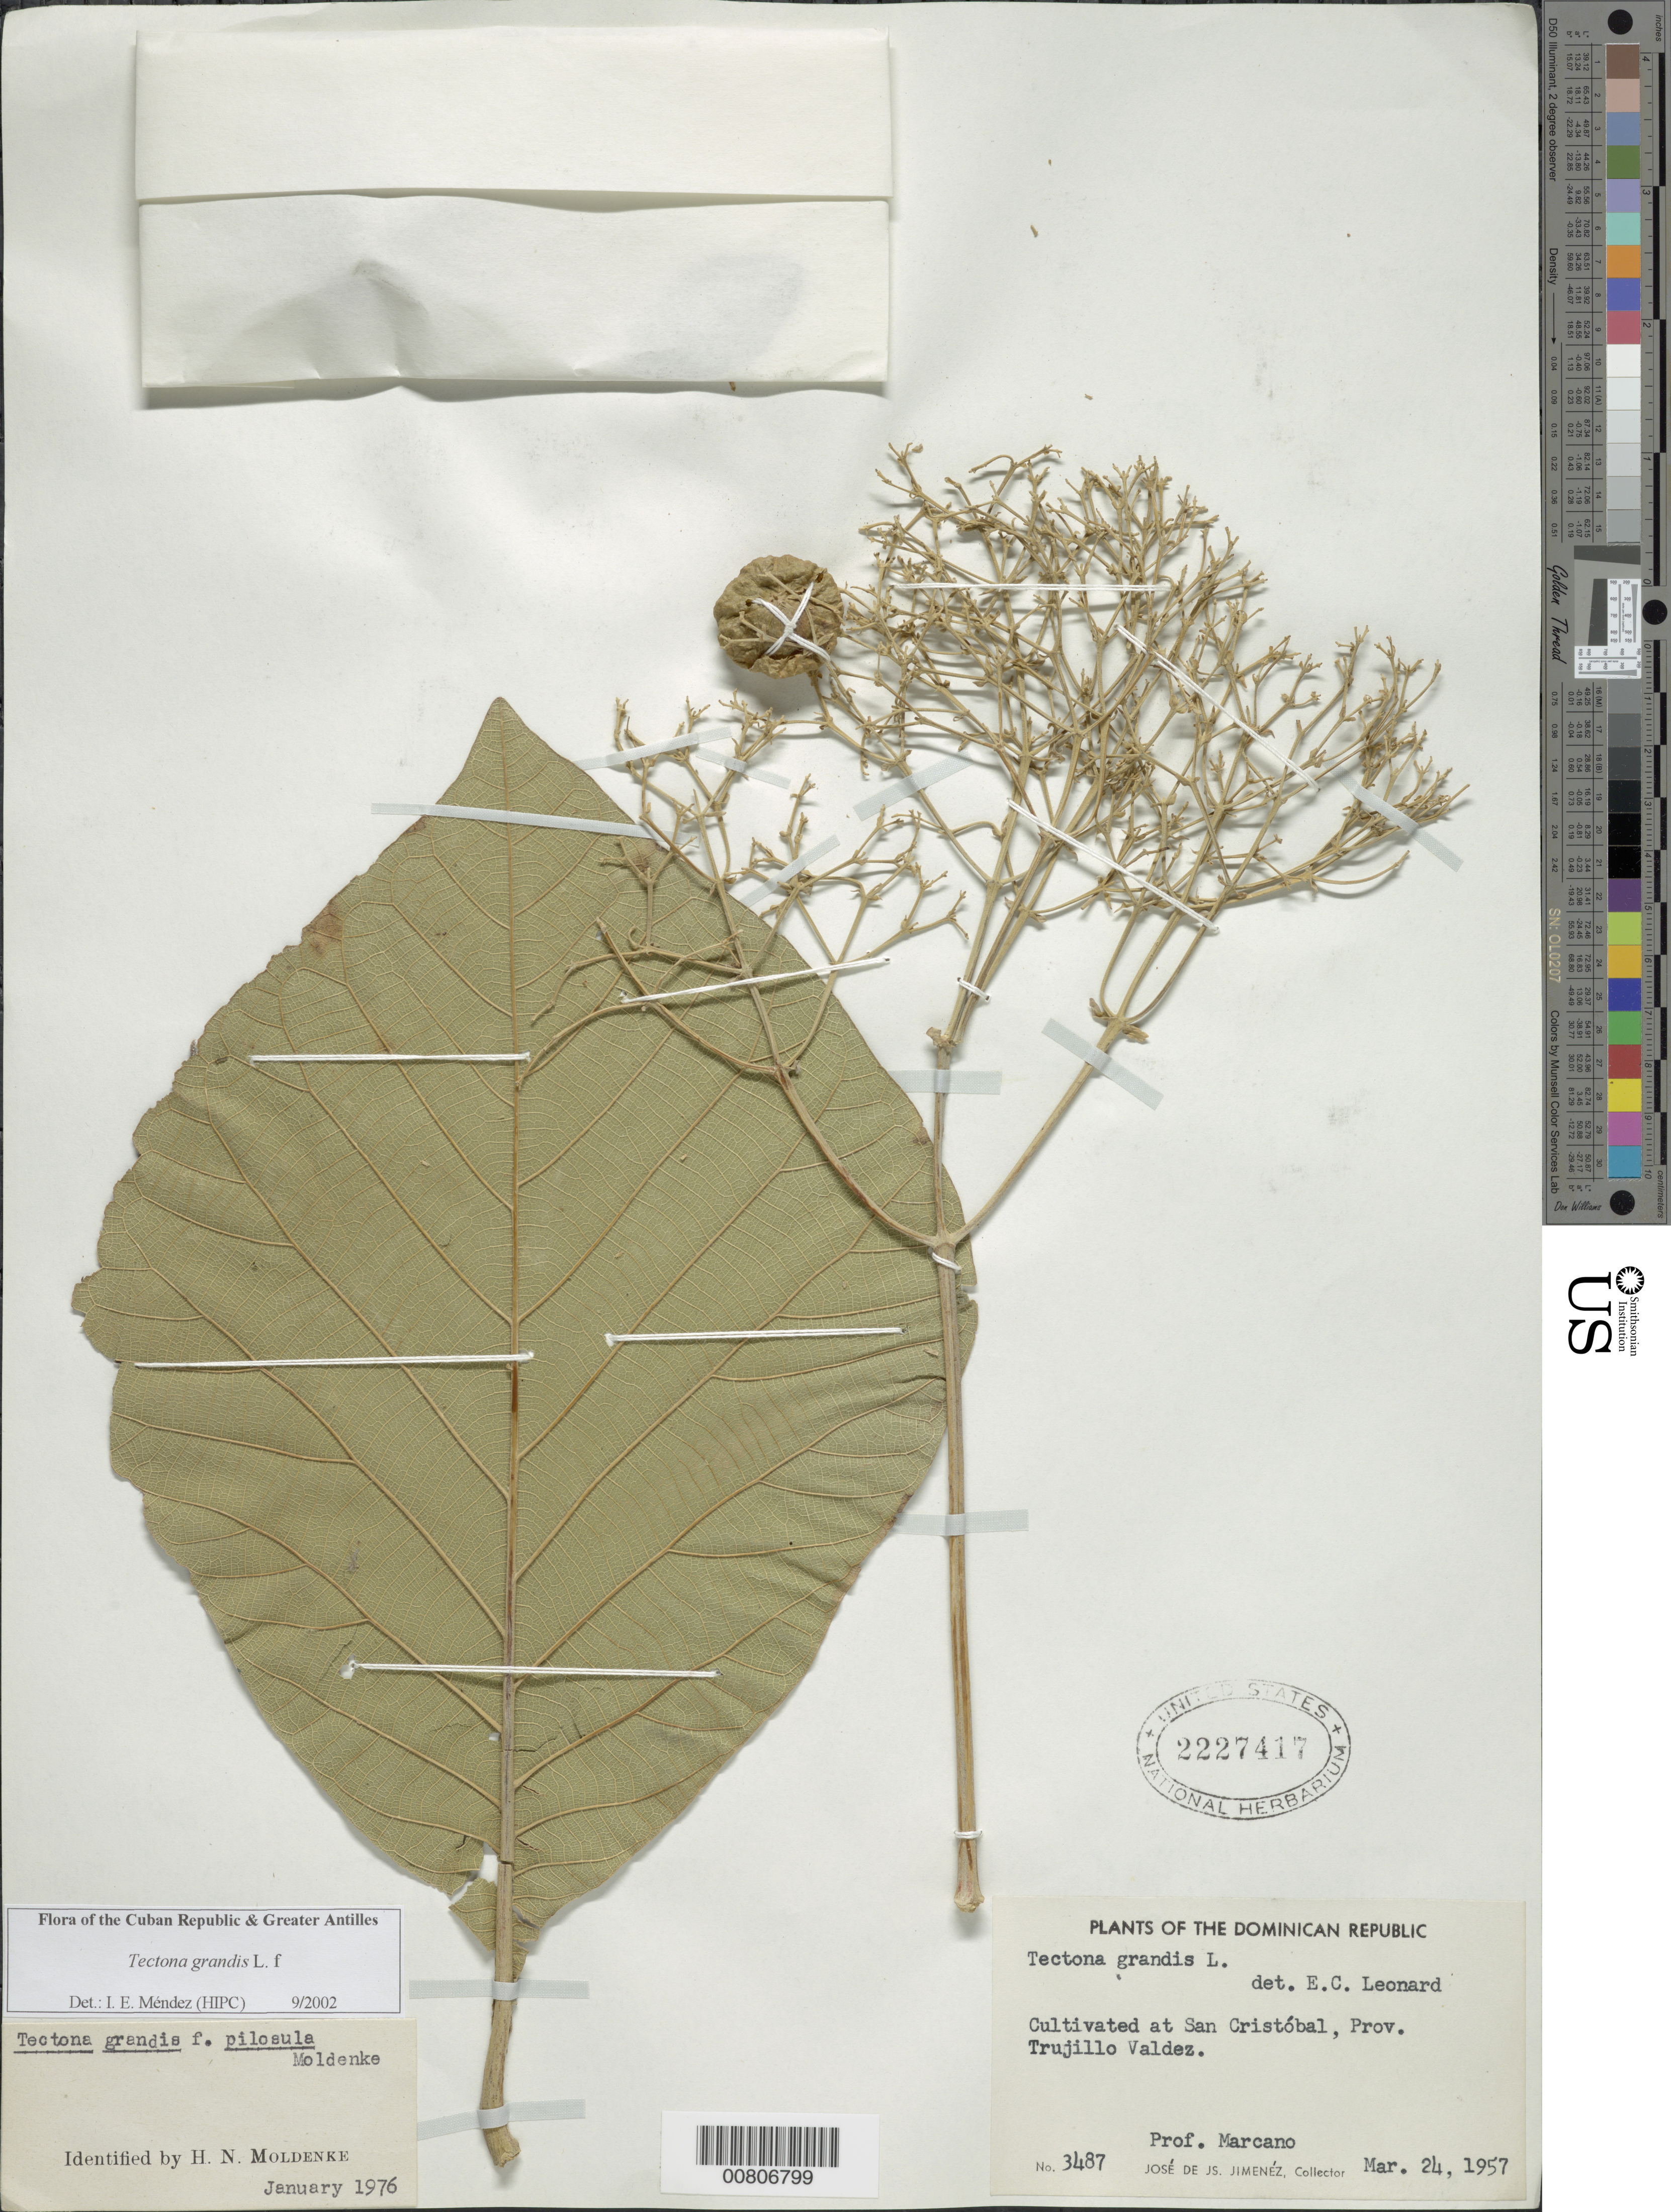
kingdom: Plantae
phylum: Tracheophyta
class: Magnoliopsida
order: Lamiales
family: Lamiaceae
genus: Tectona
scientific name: Tectona grandis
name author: L. f.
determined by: Méndez, Isidro E., (HIPC)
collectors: J. J. Jiménez & -. Marcano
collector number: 3487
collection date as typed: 24 Mar 1957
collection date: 1957-03-24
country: Dominican Republic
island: Hispaniola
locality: Prov. Trujillo Valdez, San Cristóbal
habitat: Cultivated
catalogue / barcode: US 2227417